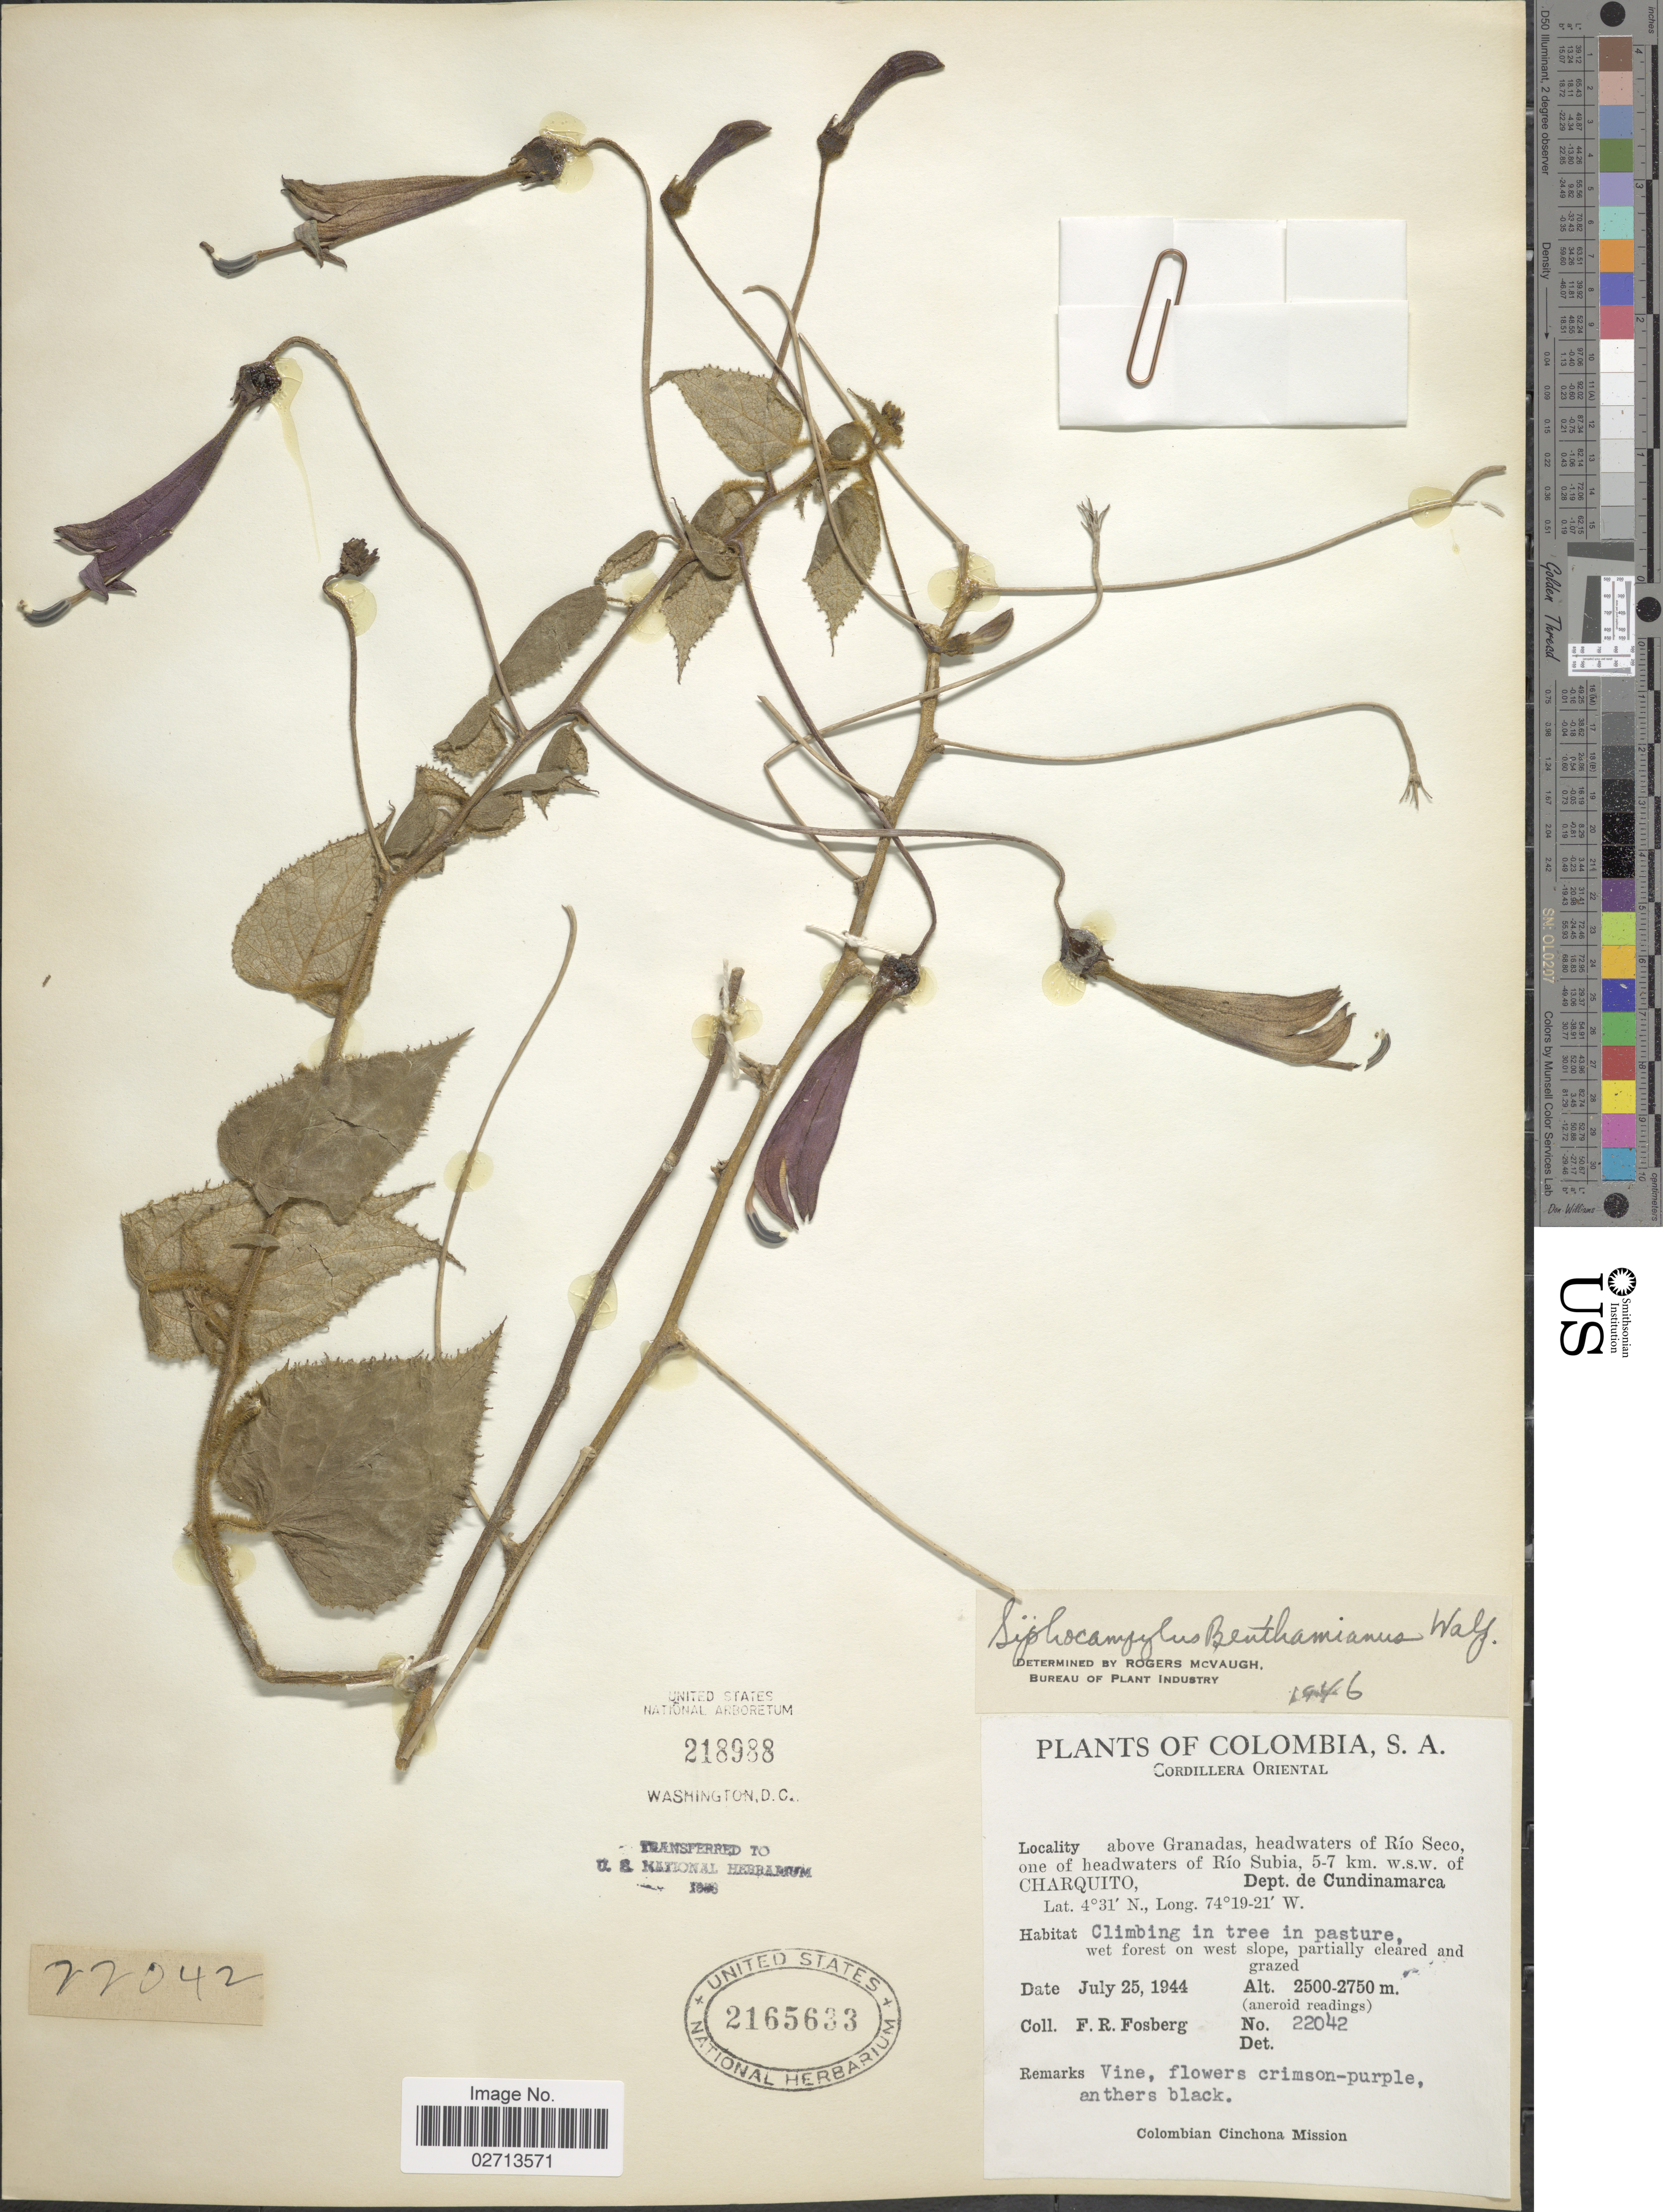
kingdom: Plantae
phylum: Tracheophyta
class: Magnoliopsida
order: Asterales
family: Campanulaceae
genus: Siphocampylus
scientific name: Siphocampylus benthamianus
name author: Walp.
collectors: F. R. Fosberg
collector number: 22042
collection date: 1944-07-25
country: Colombia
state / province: Cundinamarca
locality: S.A. Cordillera Oriental. Above Granadas, headwaters of rio Seco, on of headwaters of Rio Subia, 5-7 km. w.s.w of Charquito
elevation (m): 2500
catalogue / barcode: US 2165633